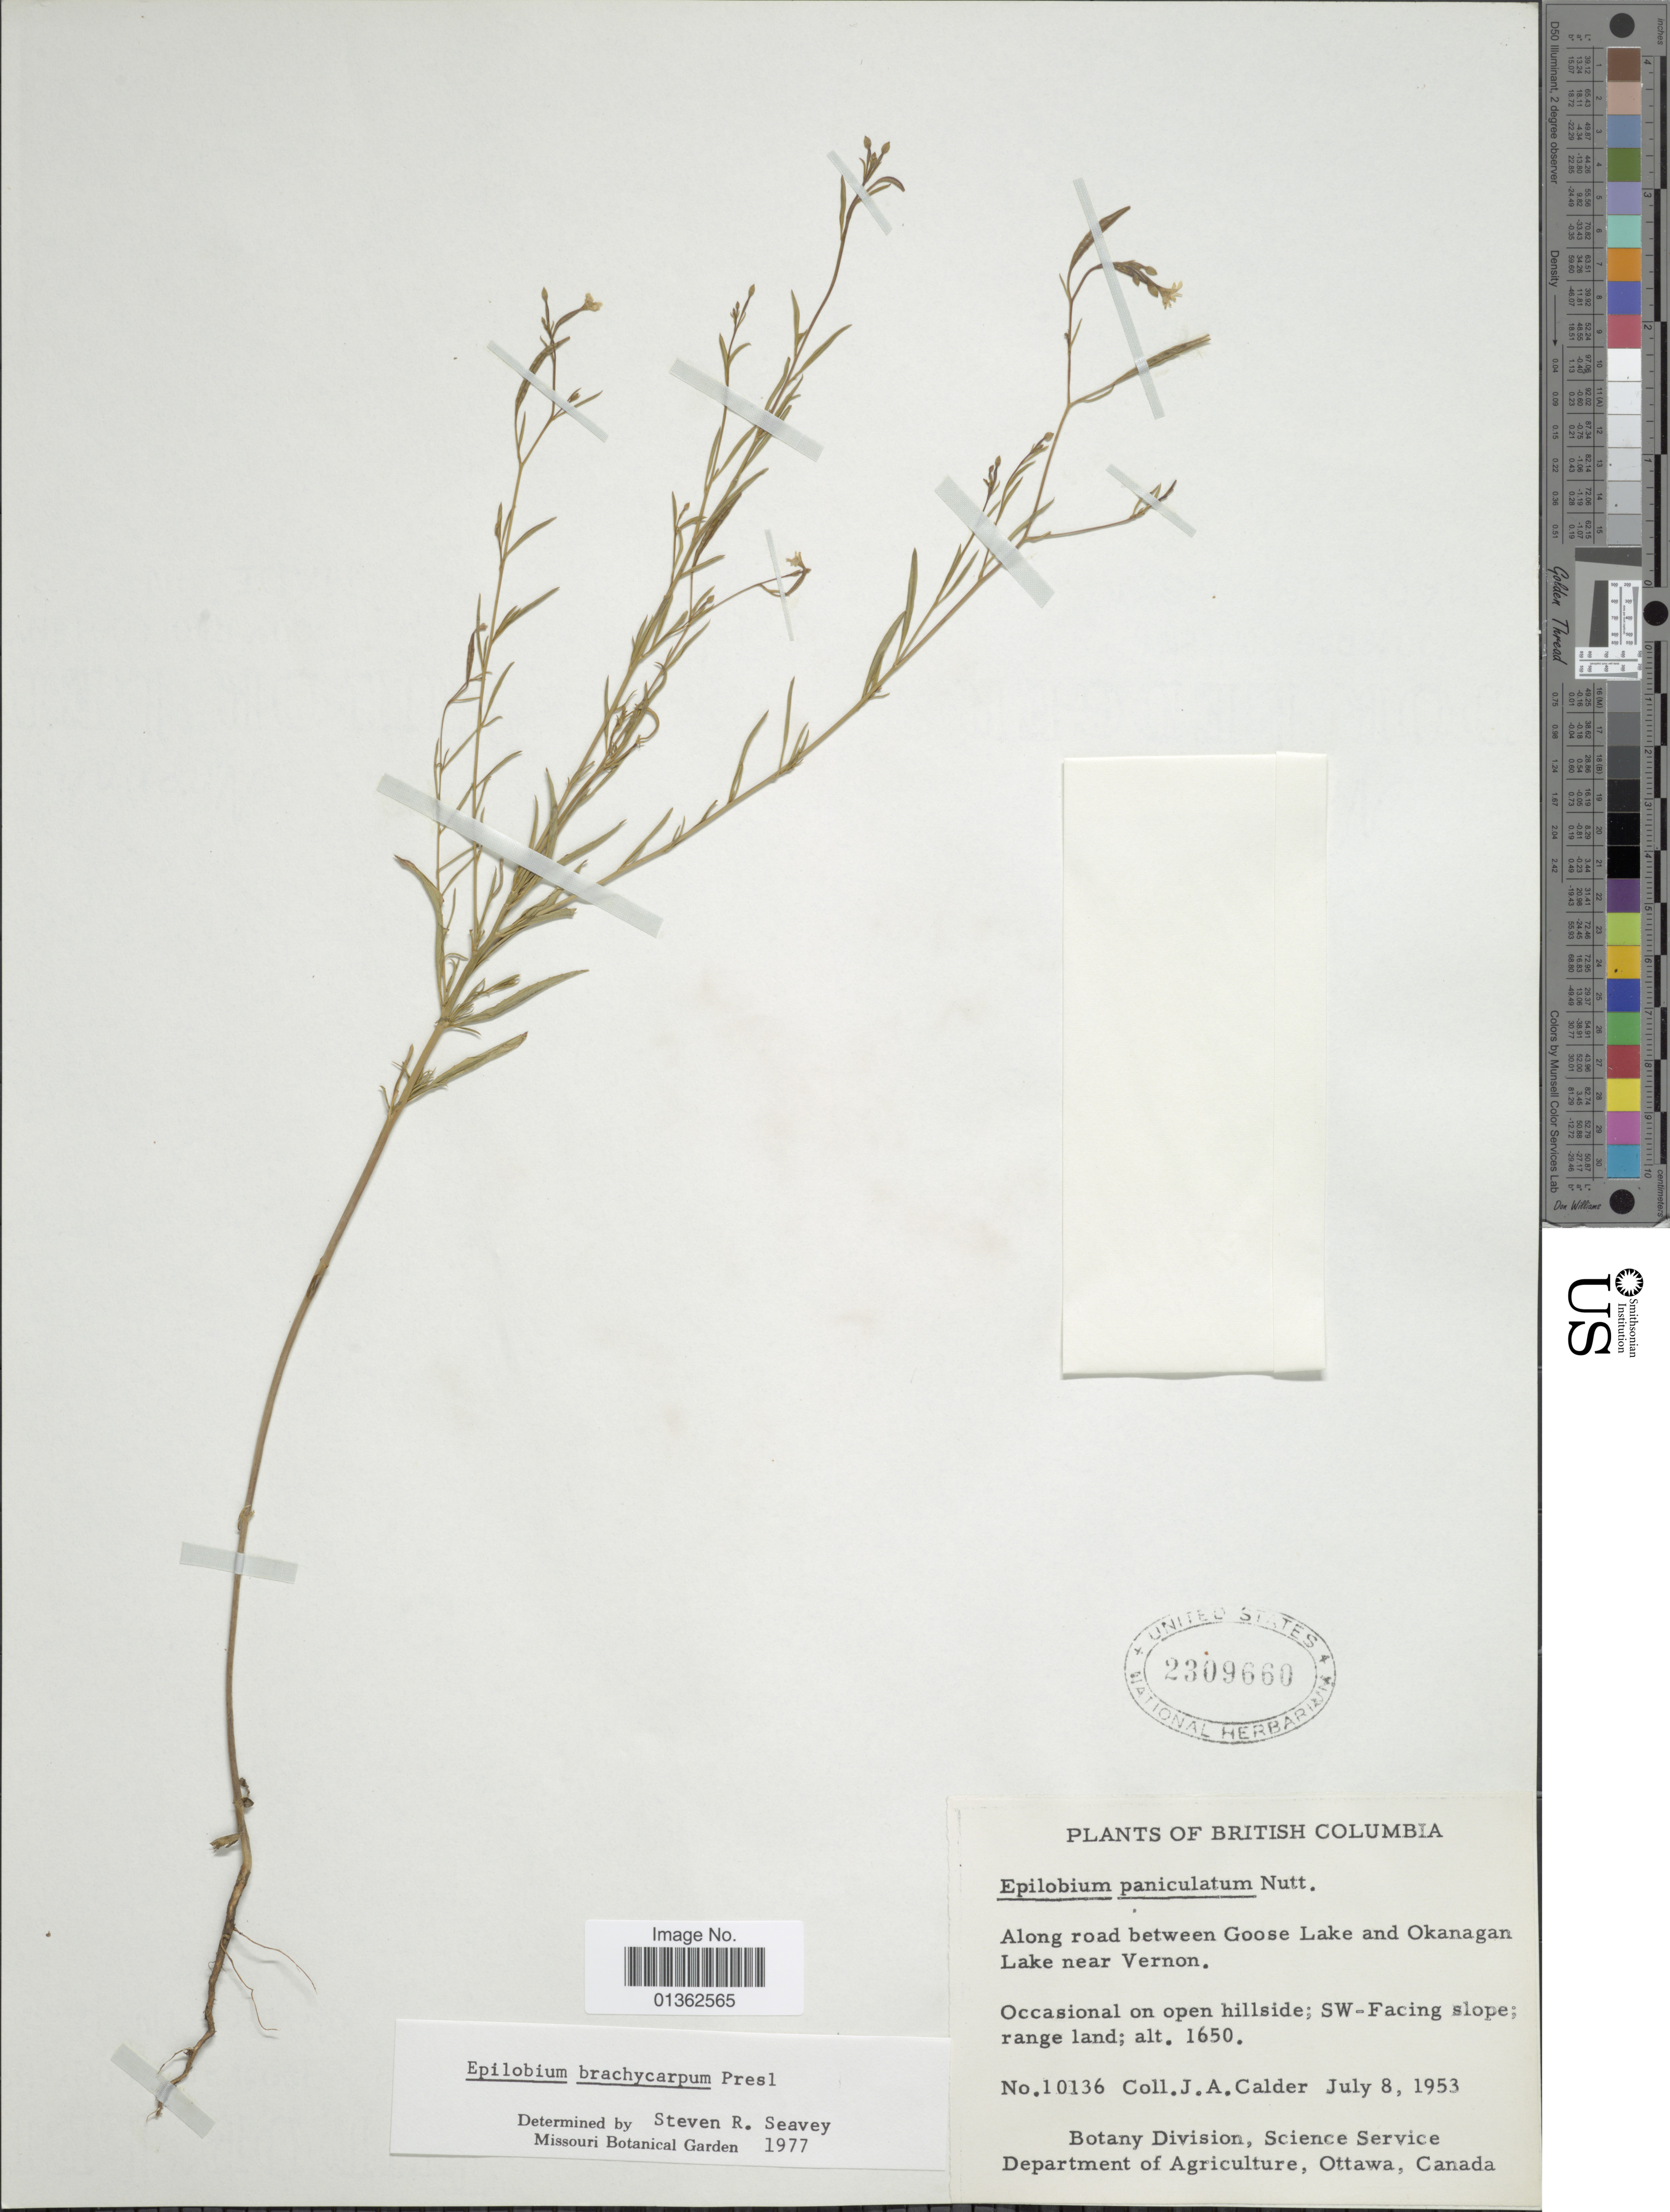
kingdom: Plantae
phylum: Tracheophyta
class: Magnoliopsida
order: Myrtales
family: Onagraceae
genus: Epilobium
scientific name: Epilobium brachycarpum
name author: C. Presl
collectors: J. A. Calder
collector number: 10136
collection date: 1953-07-08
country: Canada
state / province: British Columbia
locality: Along road between Goose Lake and Okanagan Lake near Vernon.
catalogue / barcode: US 2309660